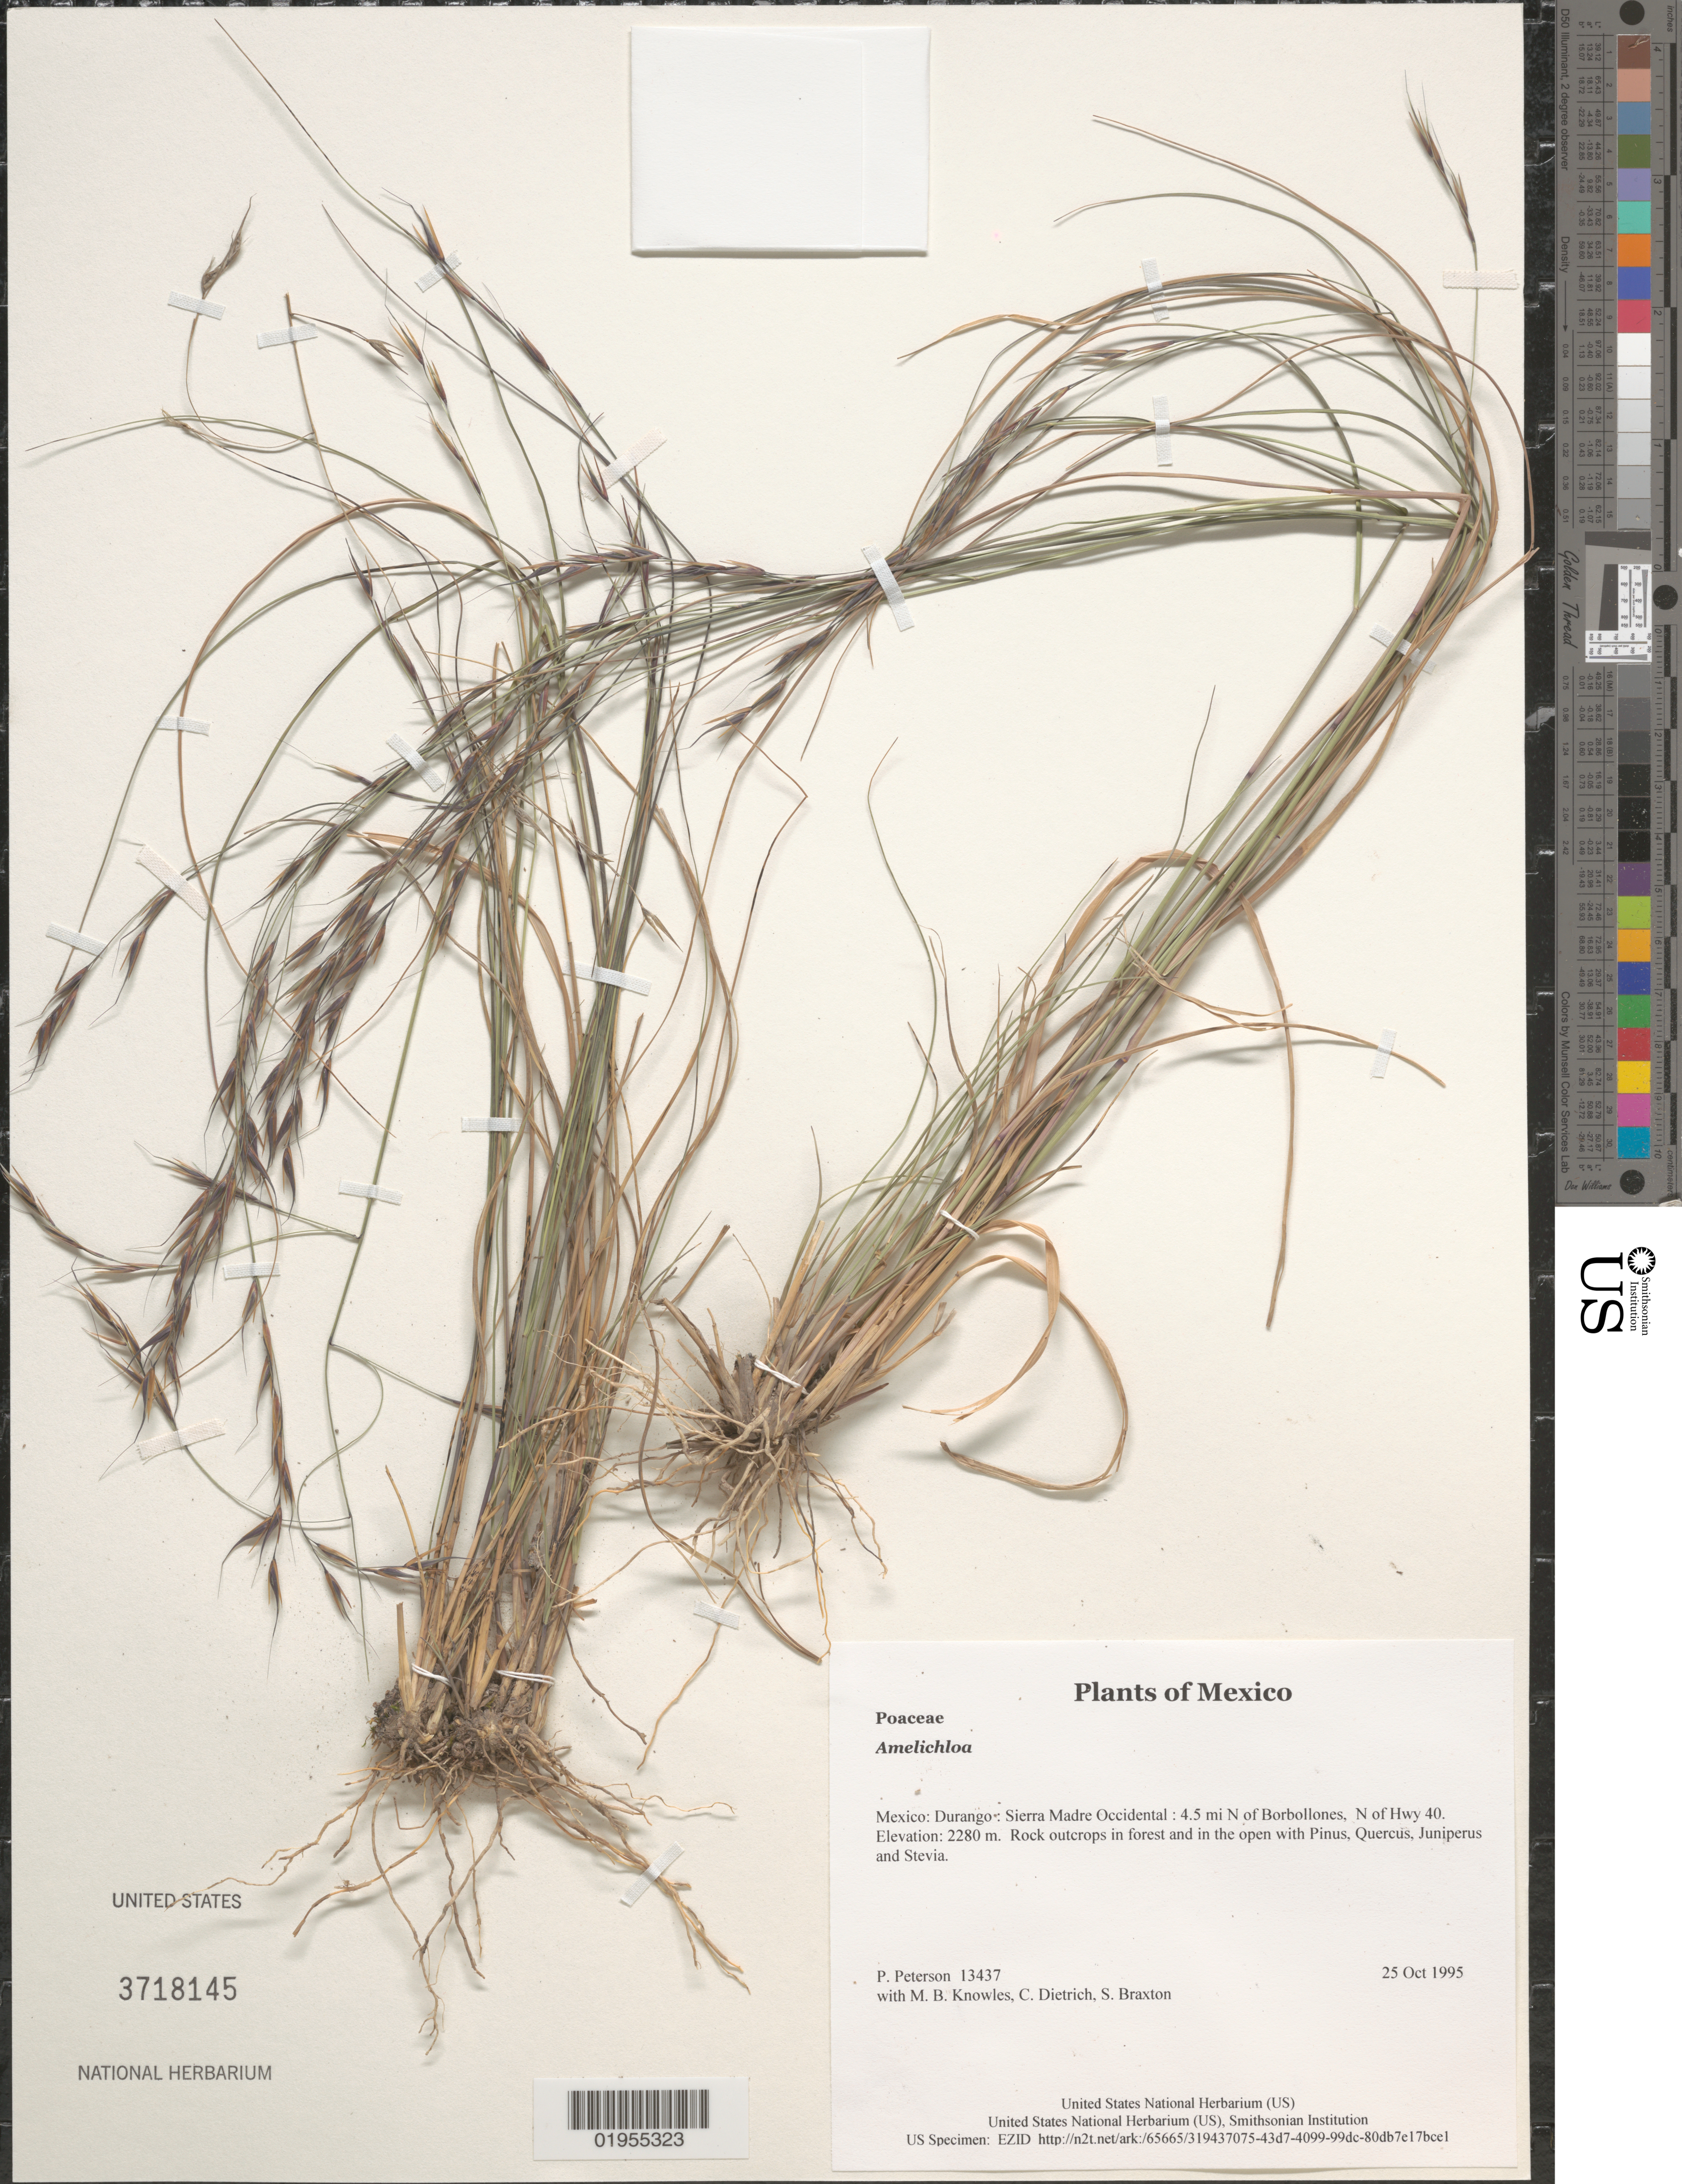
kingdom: Plantae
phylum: Tracheophyta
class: Liliopsida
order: Poales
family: Poaceae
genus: Amelichloa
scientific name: Amelichloa sp.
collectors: P. M. Peterson, M. B. Knowles, C. Dietrich & S. Braxton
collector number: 13437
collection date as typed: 25 Oct 1995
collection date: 1995-10-25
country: Mexico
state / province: Durango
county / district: Sierra Madre Occidental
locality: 4.5 mi N of Borbollones, N of Hwy 40.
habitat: Rock outcrops in forest and in the open with Pinus, Quercus, Juniperus and Stevia.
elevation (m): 2280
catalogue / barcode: US 3718145